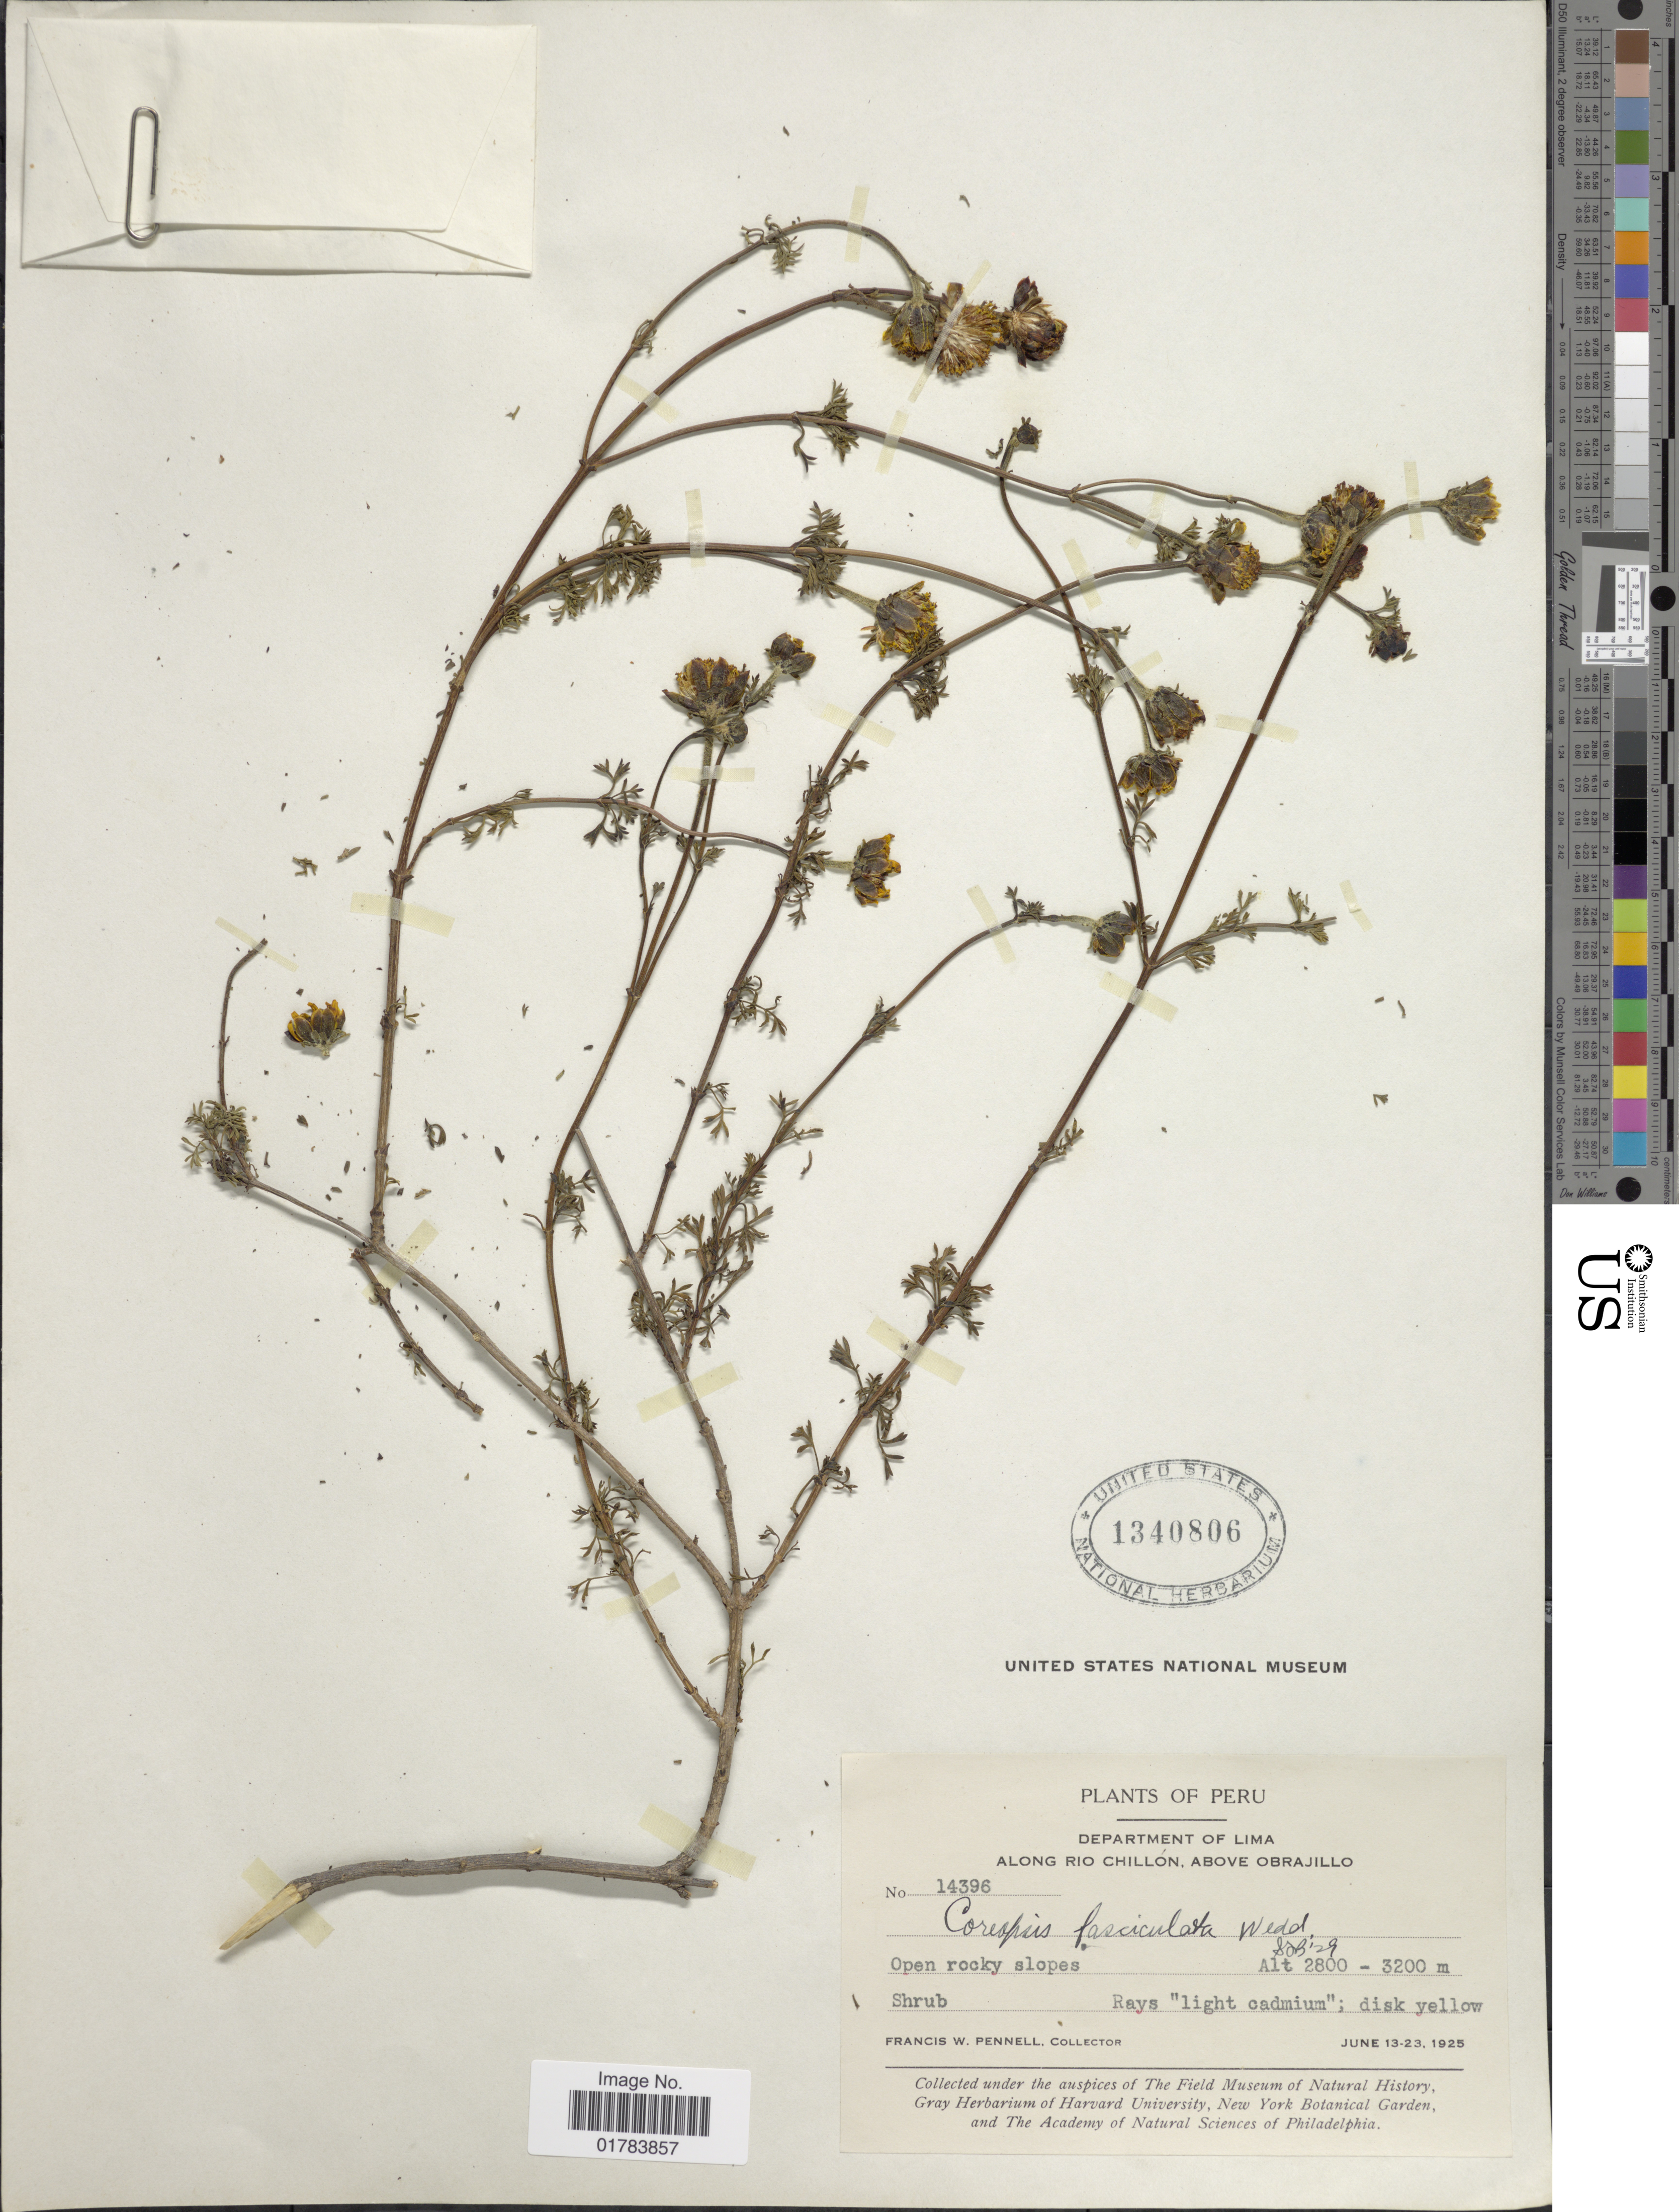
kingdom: Plantae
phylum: Tracheophyta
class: Magnoliopsida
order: Asterales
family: Asteraceae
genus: Coreopsis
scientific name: Coreopsis fasciculata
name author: Wedd.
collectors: F. W. Pennell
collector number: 14396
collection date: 1925-01-13/1925-06-23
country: Peru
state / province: Lima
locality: Along Rio Chillon, above Obrajillo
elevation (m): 2800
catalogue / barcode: US 1340806